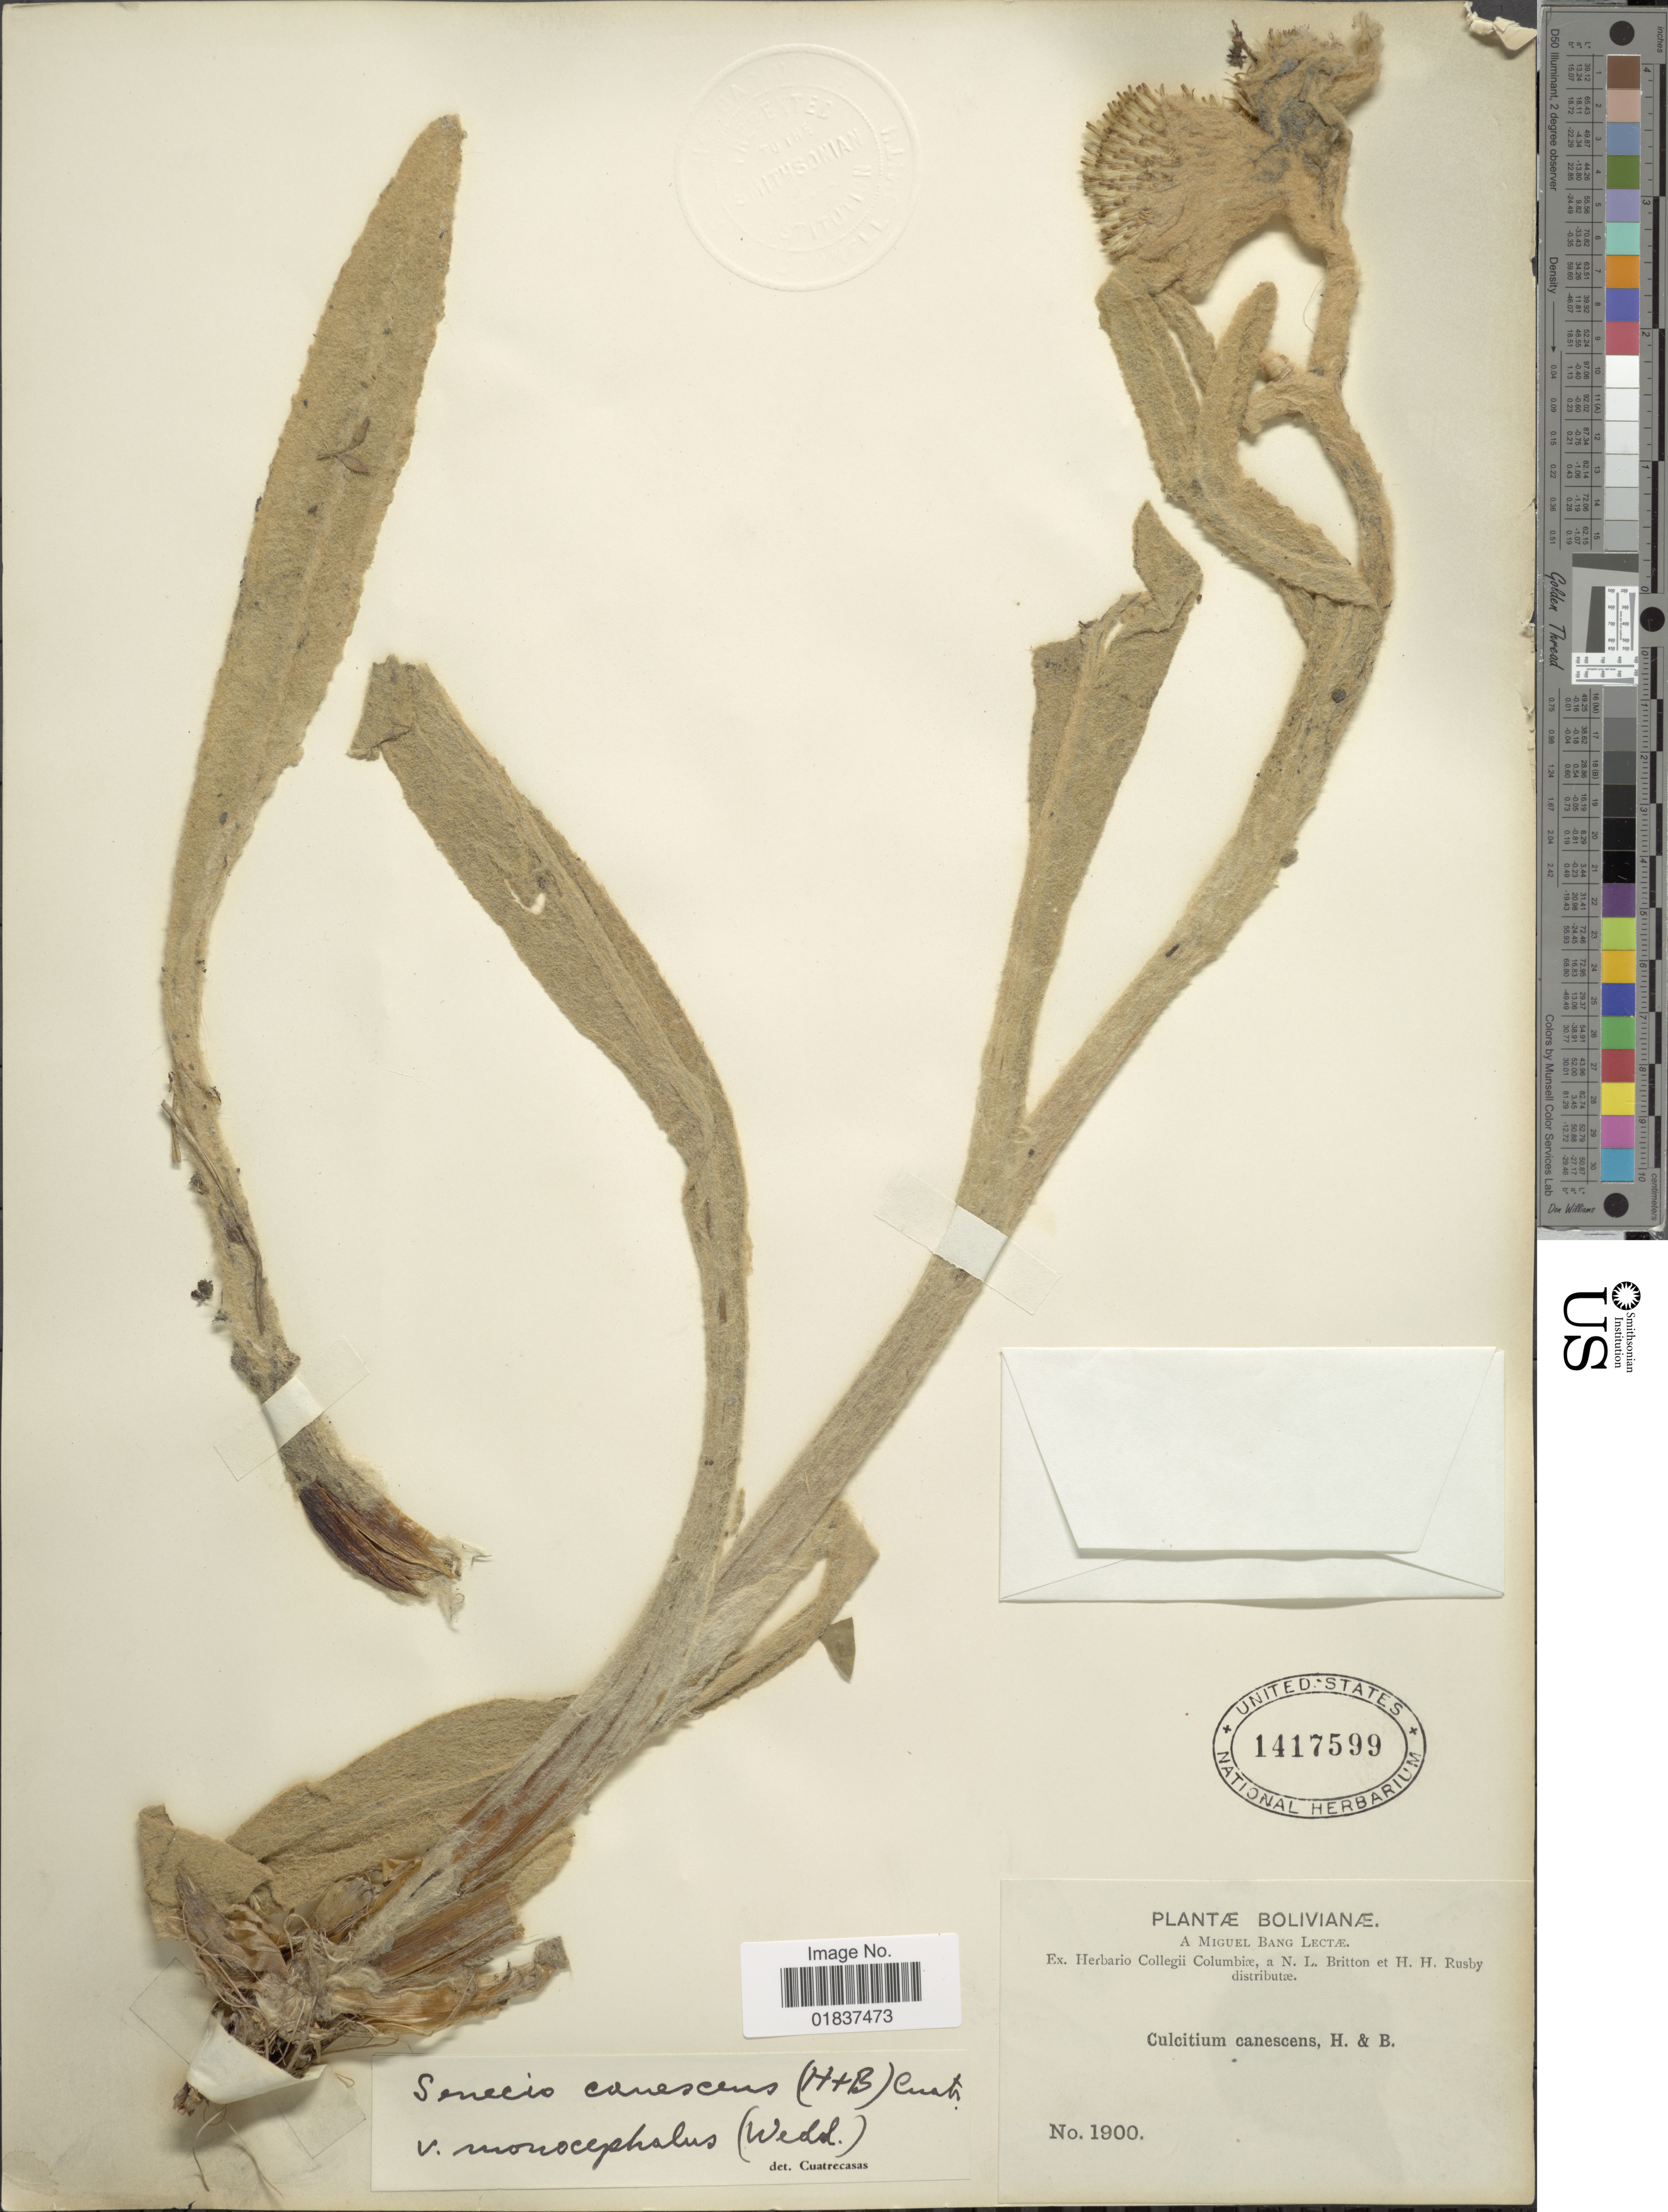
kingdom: Plantae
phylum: Tracheophyta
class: Magnoliopsida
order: Asterales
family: Asteraceae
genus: Senecio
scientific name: Senecio canescens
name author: (Bonpl.) Cuatrec.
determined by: Salomon, Luciana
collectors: M. Bang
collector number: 1900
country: Bolivia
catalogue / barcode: US 1417599